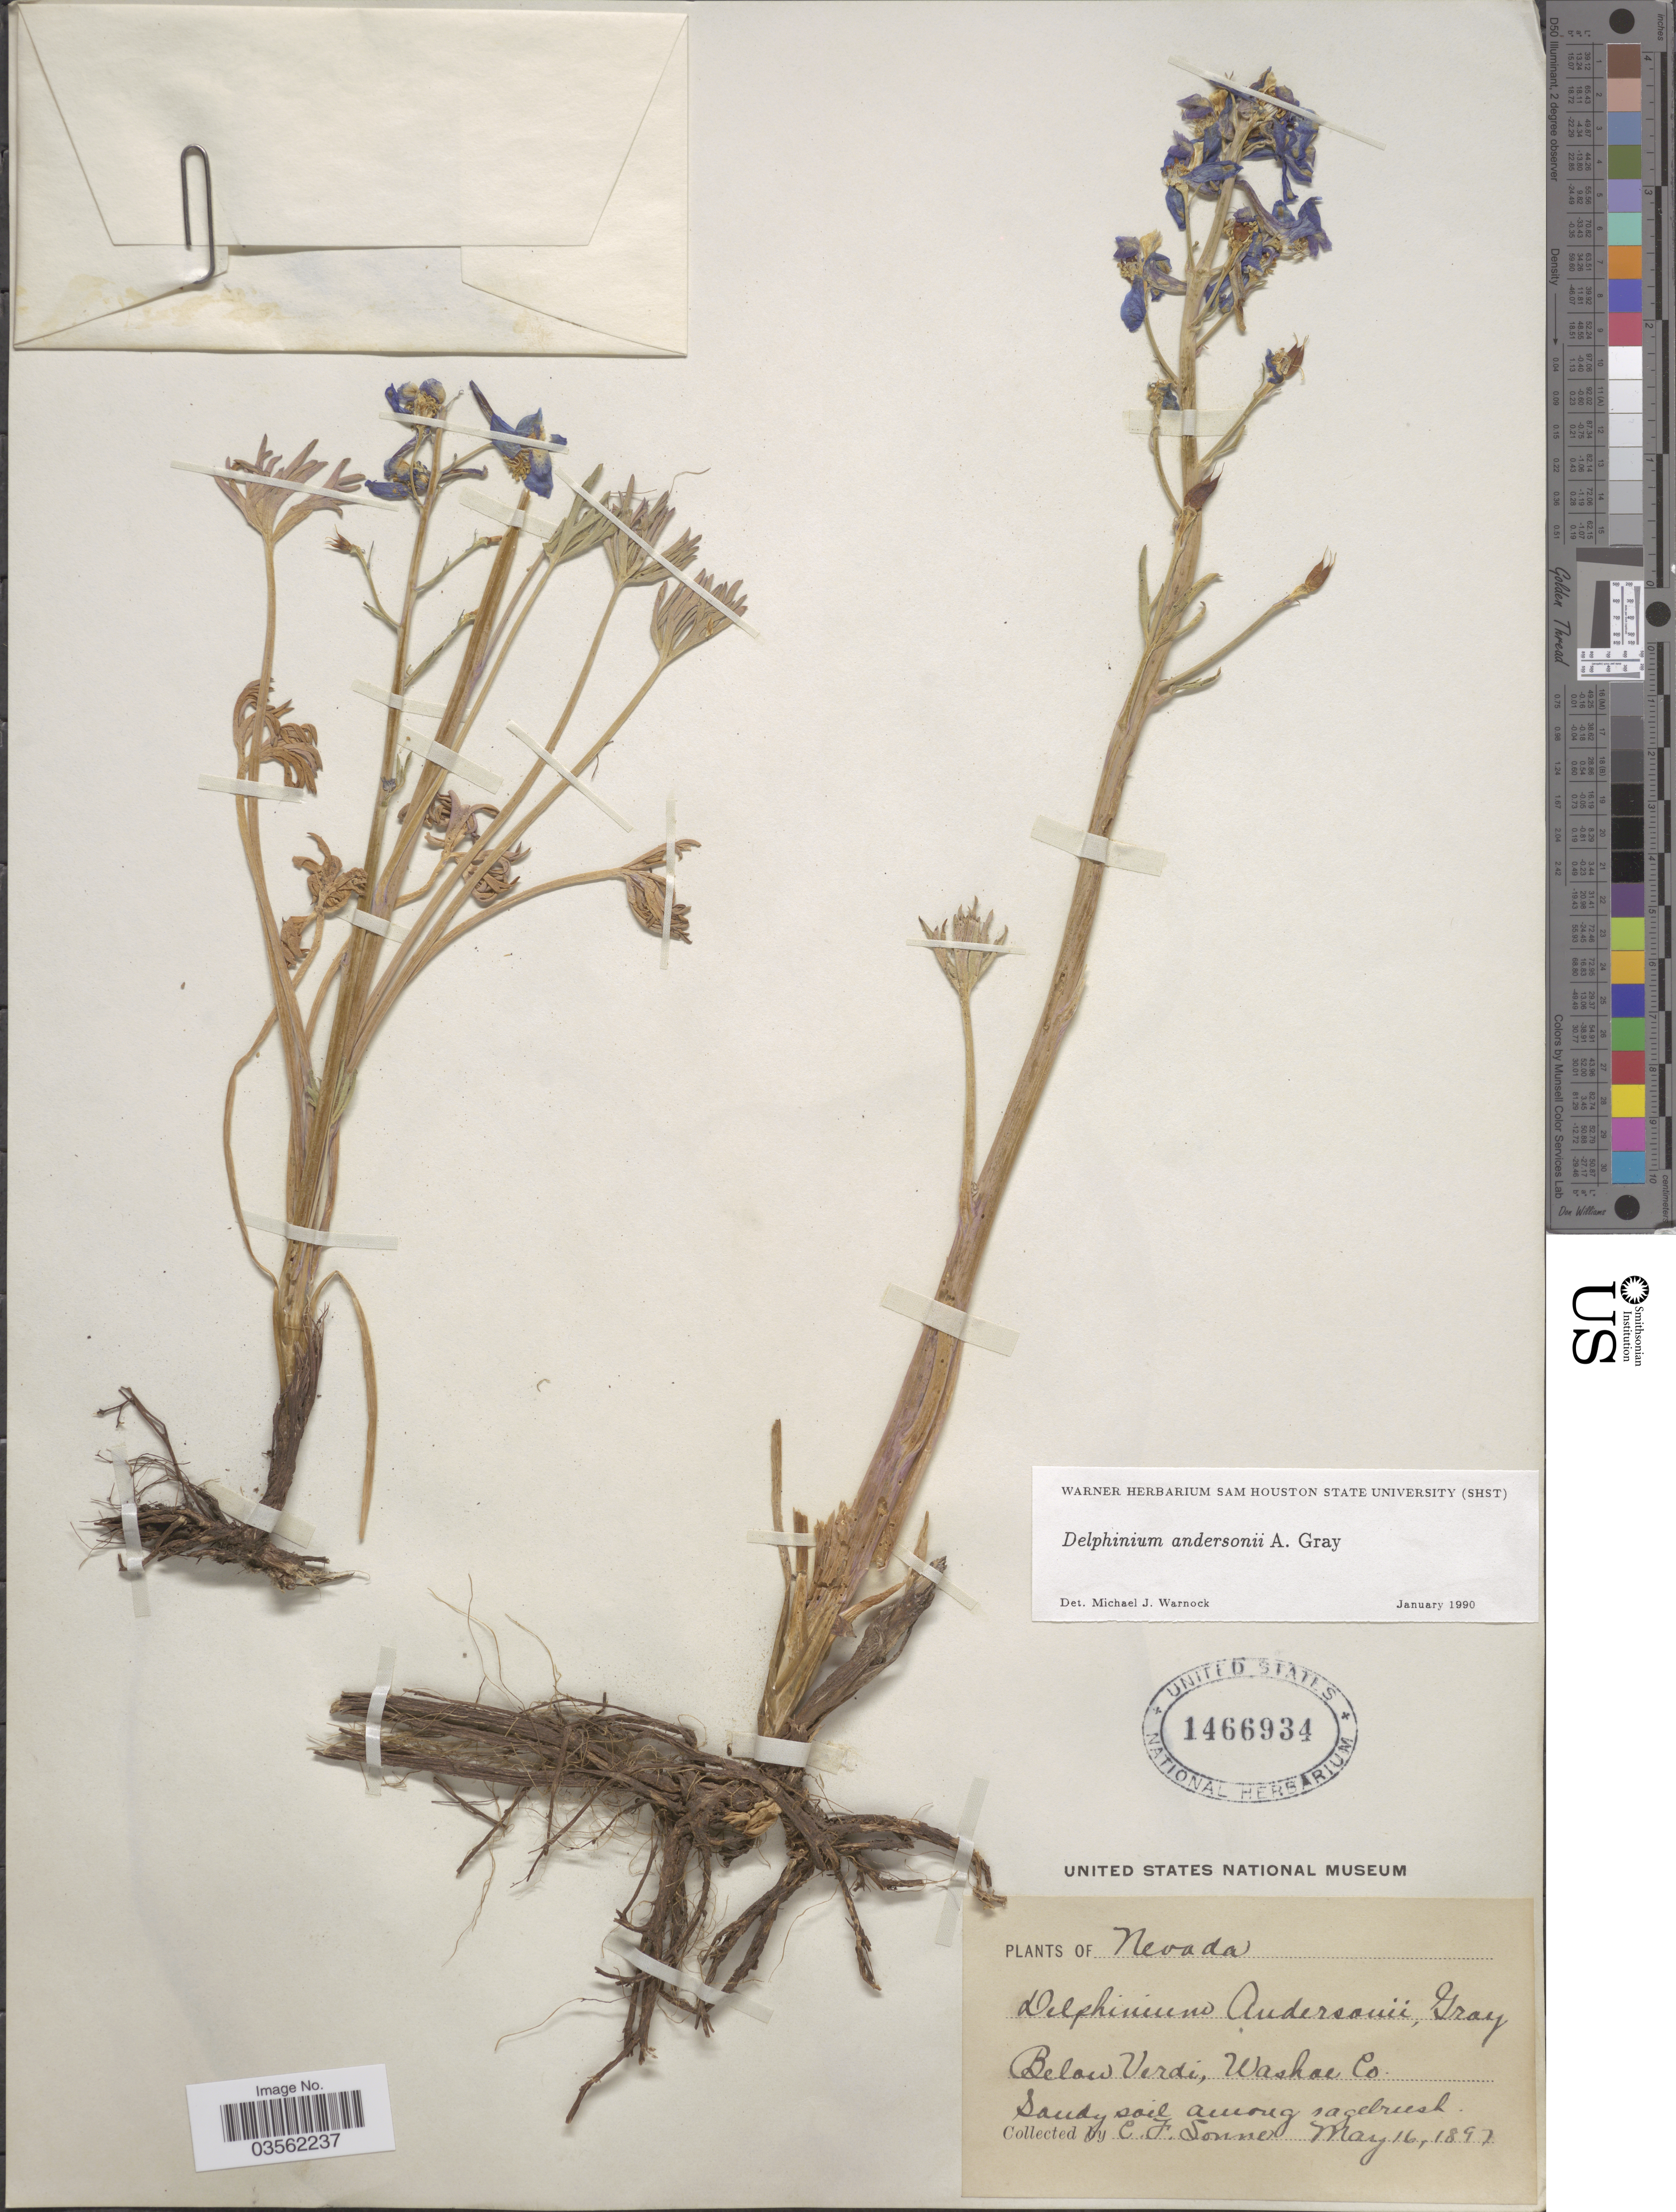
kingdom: Plantae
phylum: Tracheophyta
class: Magnoliopsida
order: Ranunculales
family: Ranunculaceae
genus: Delphinium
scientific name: Delphinium andersonii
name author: A. Gray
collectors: C. Sonne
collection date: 1897-05-16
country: United States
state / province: Nevada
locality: Below Verdi, Washoe Co.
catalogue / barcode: US 1466934